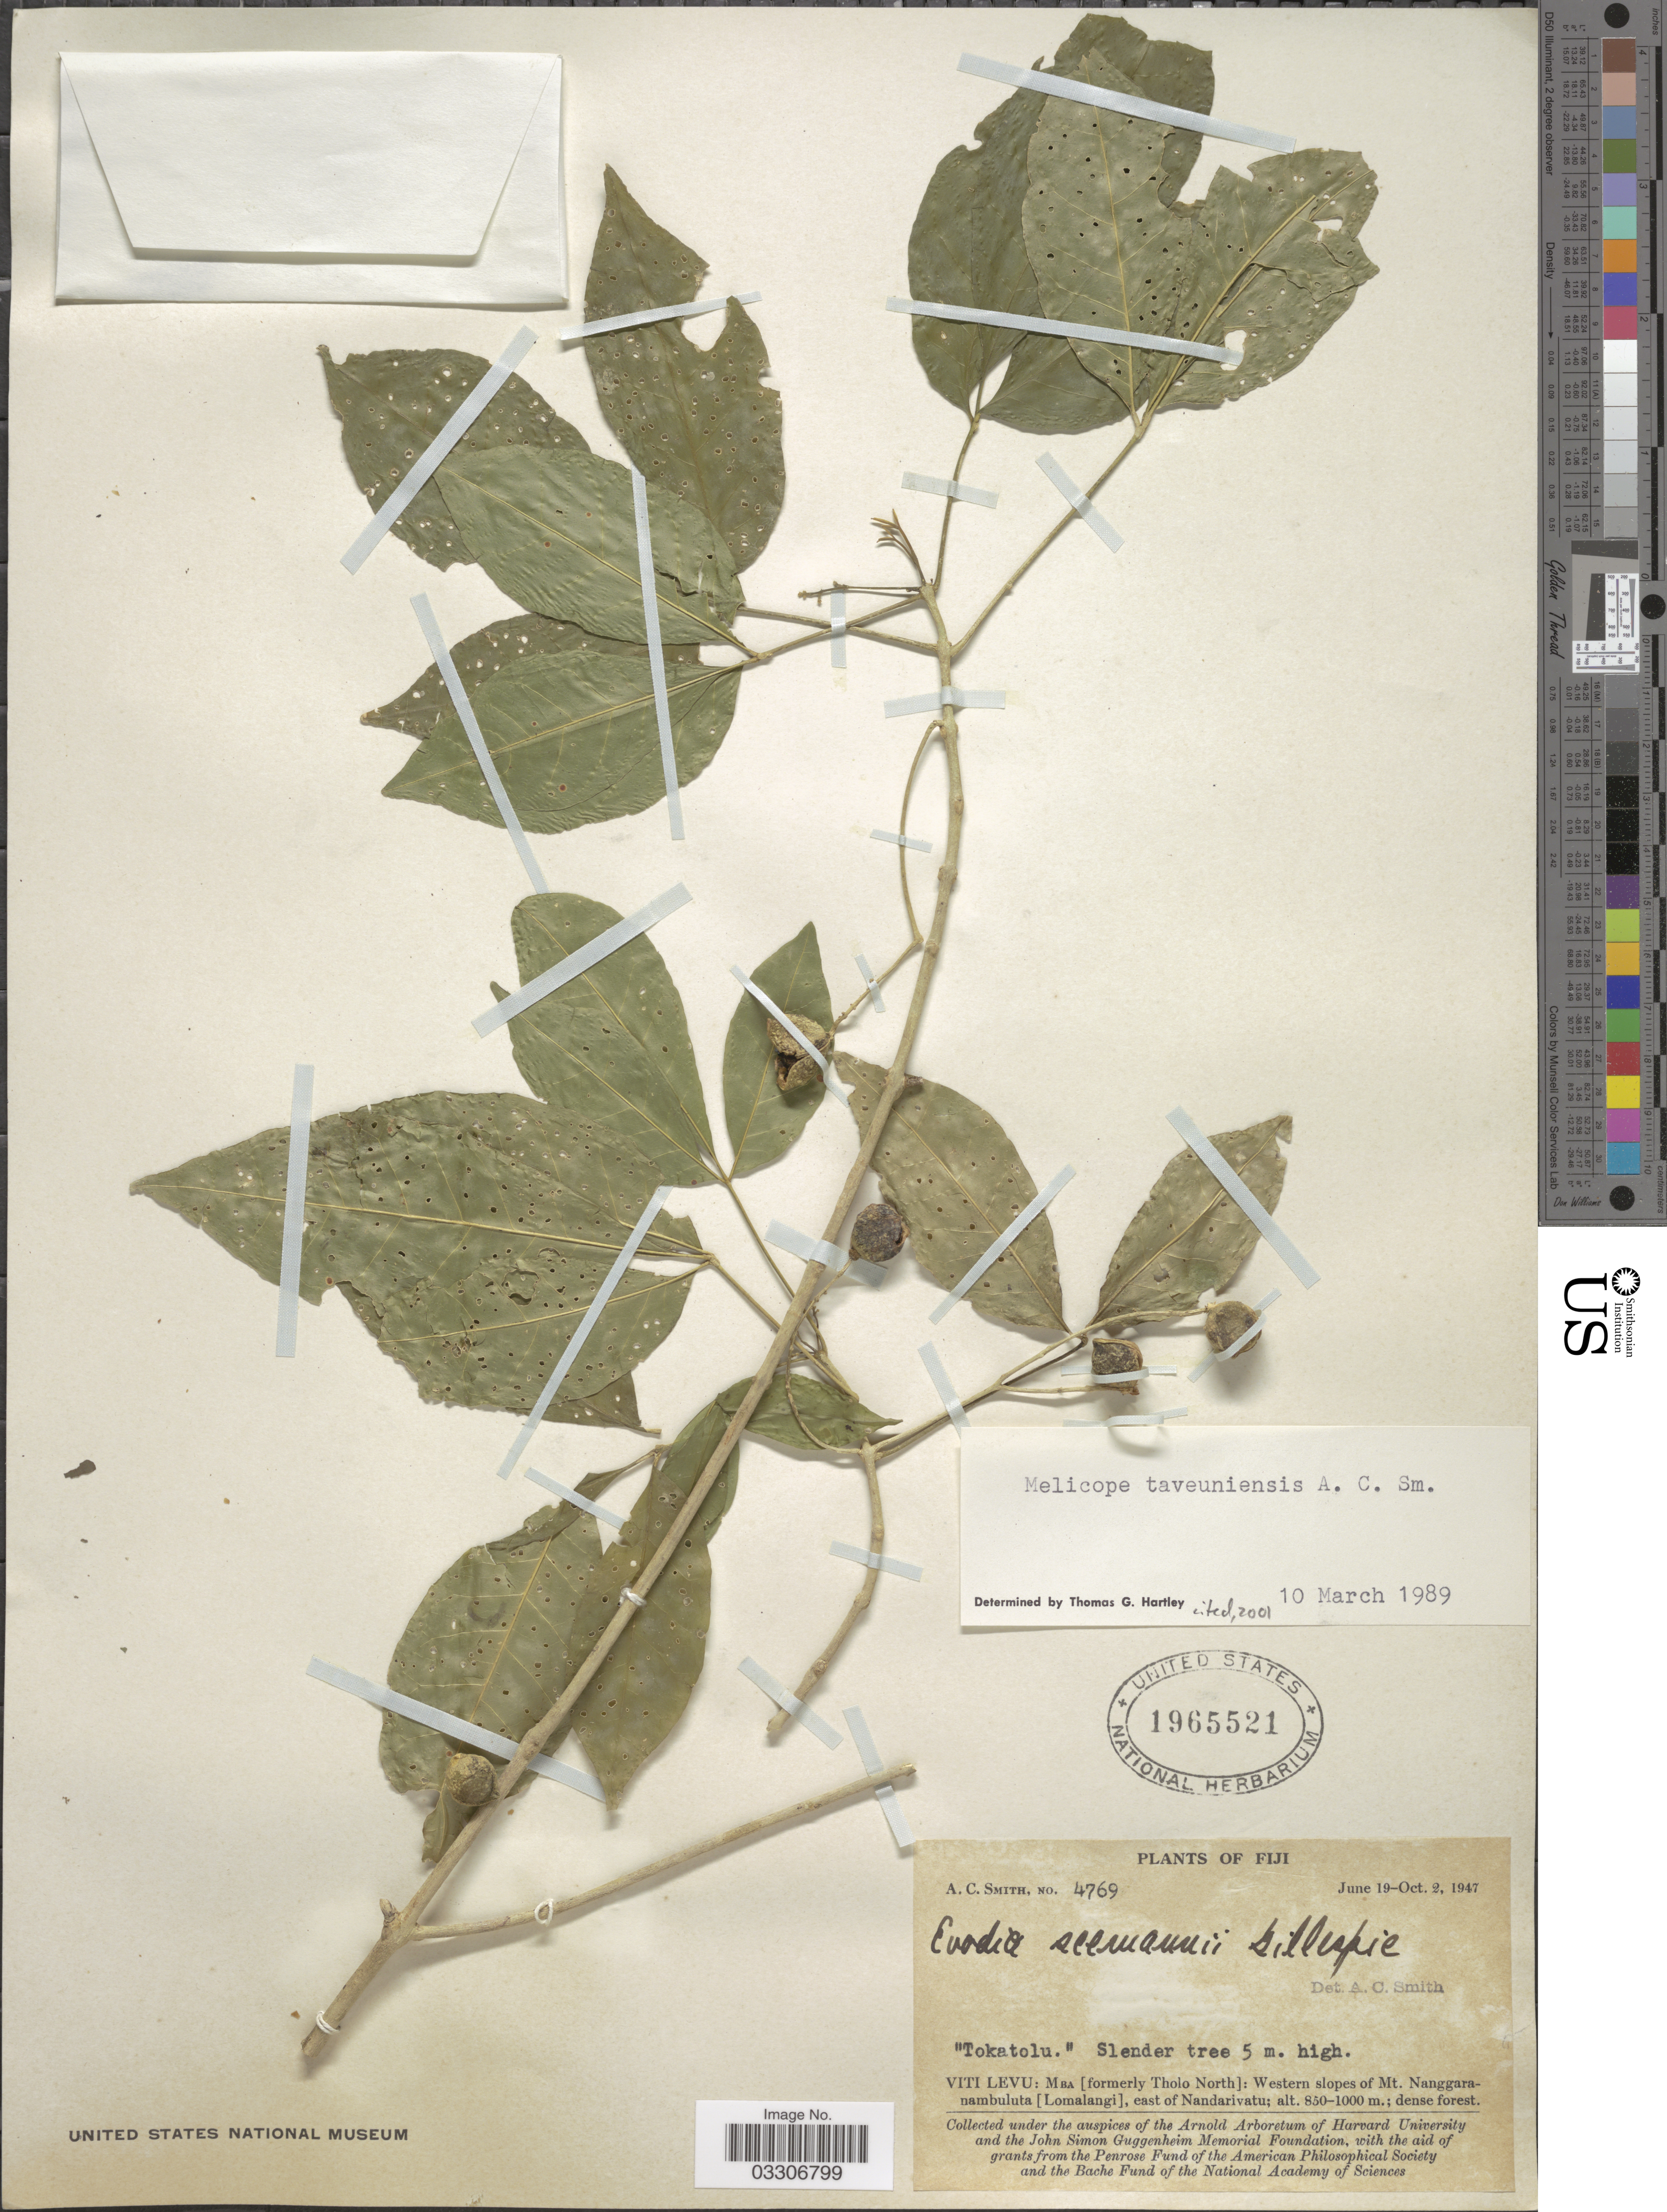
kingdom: Plantae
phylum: Tracheophyta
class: Magnoliopsida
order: Sapindales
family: Rutaceae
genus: Melicope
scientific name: Melicope taveuniensis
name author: A.C. Sm.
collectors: A. C. Smith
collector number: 4769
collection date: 1947-06-19/1947-10-02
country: Fiji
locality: Viti Levu: Mba [formerly Tholo North]: Western slopes of Mt. Nanggaranambuluta [Lomalangi], east of Nandarivatu.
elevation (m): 850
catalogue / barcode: US 1965521